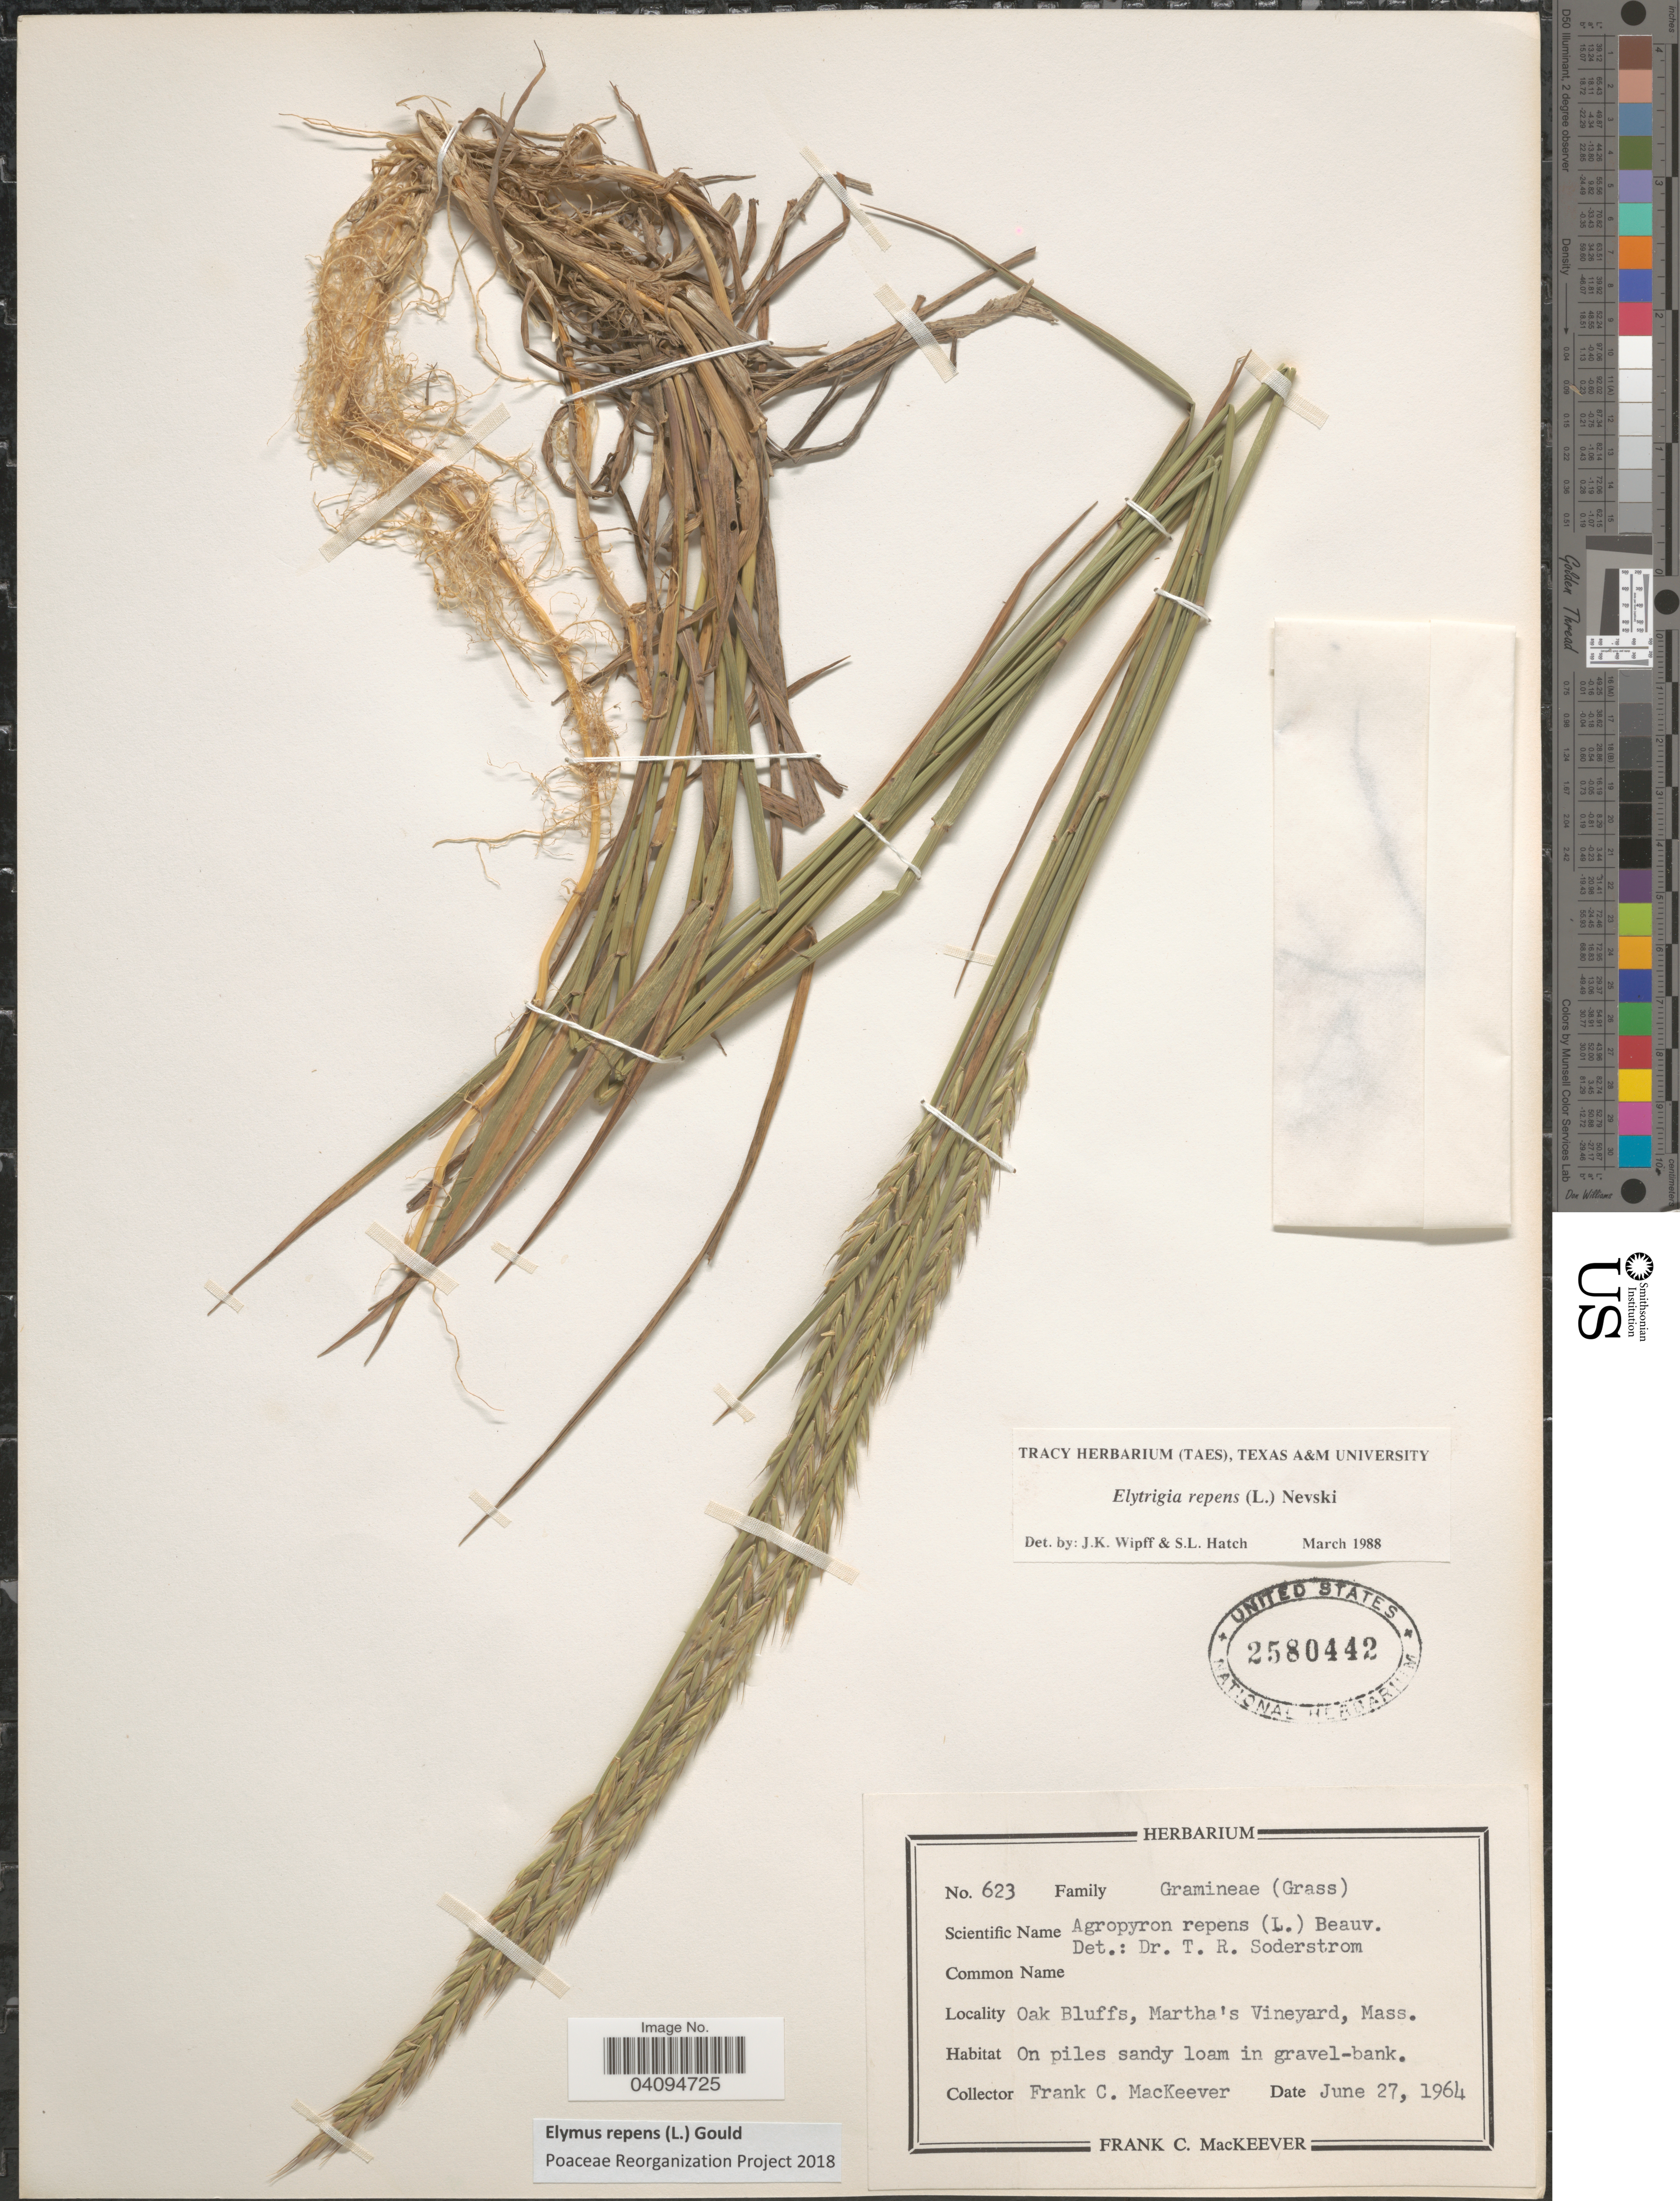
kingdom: Plantae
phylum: Tracheophyta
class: Liliopsida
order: Poales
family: Poaceae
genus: Elymus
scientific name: Elymus repens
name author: (L.) Gould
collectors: F. C. MacKeever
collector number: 623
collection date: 1964-06-27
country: United States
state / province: Massachusetts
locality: Oak Bluffs, Martha's Vineyard. On piles sandy loam in gravel-bank.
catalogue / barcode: US 2580442